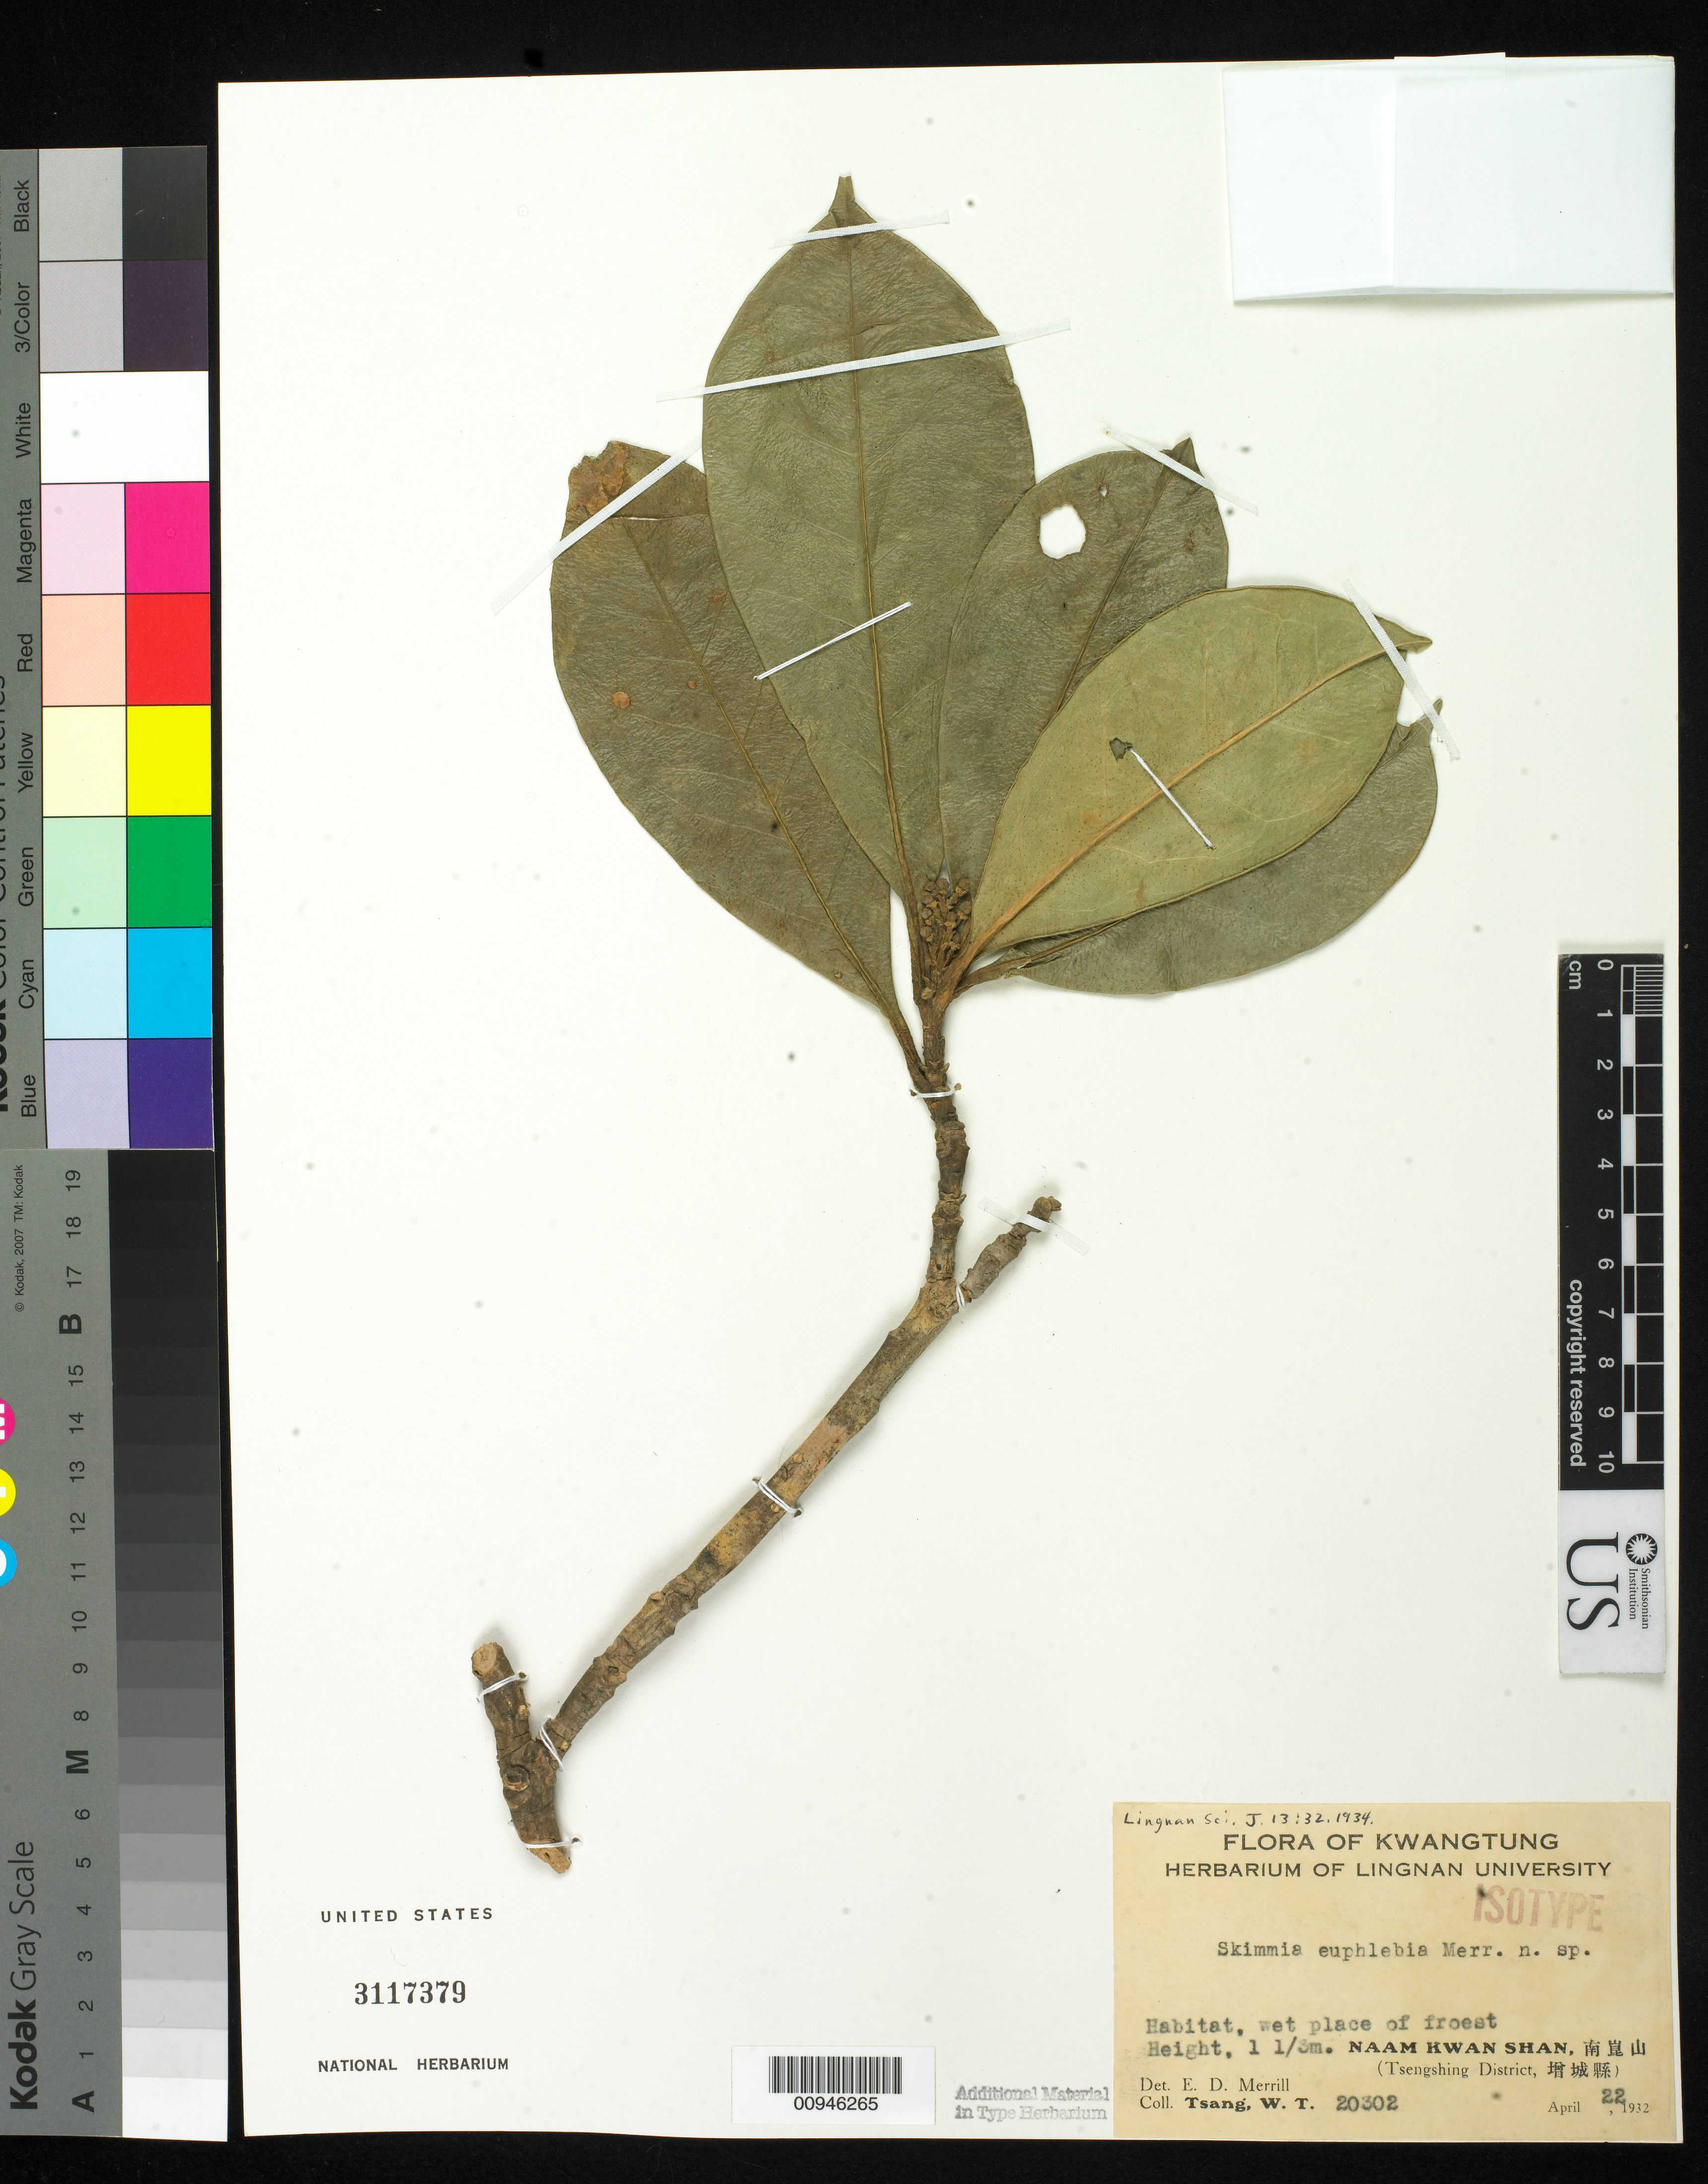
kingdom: Plantae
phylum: Tracheophyta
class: Magnoliopsida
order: Sapindales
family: Rutaceae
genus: Skimmia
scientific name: Skimmia euphlebia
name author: Merr.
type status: Isotype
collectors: W. T. Tsang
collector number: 20302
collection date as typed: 22 Apr 1932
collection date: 1932-04-22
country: China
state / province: Guangdong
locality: Naam Kwan Shan.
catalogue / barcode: US 3117379